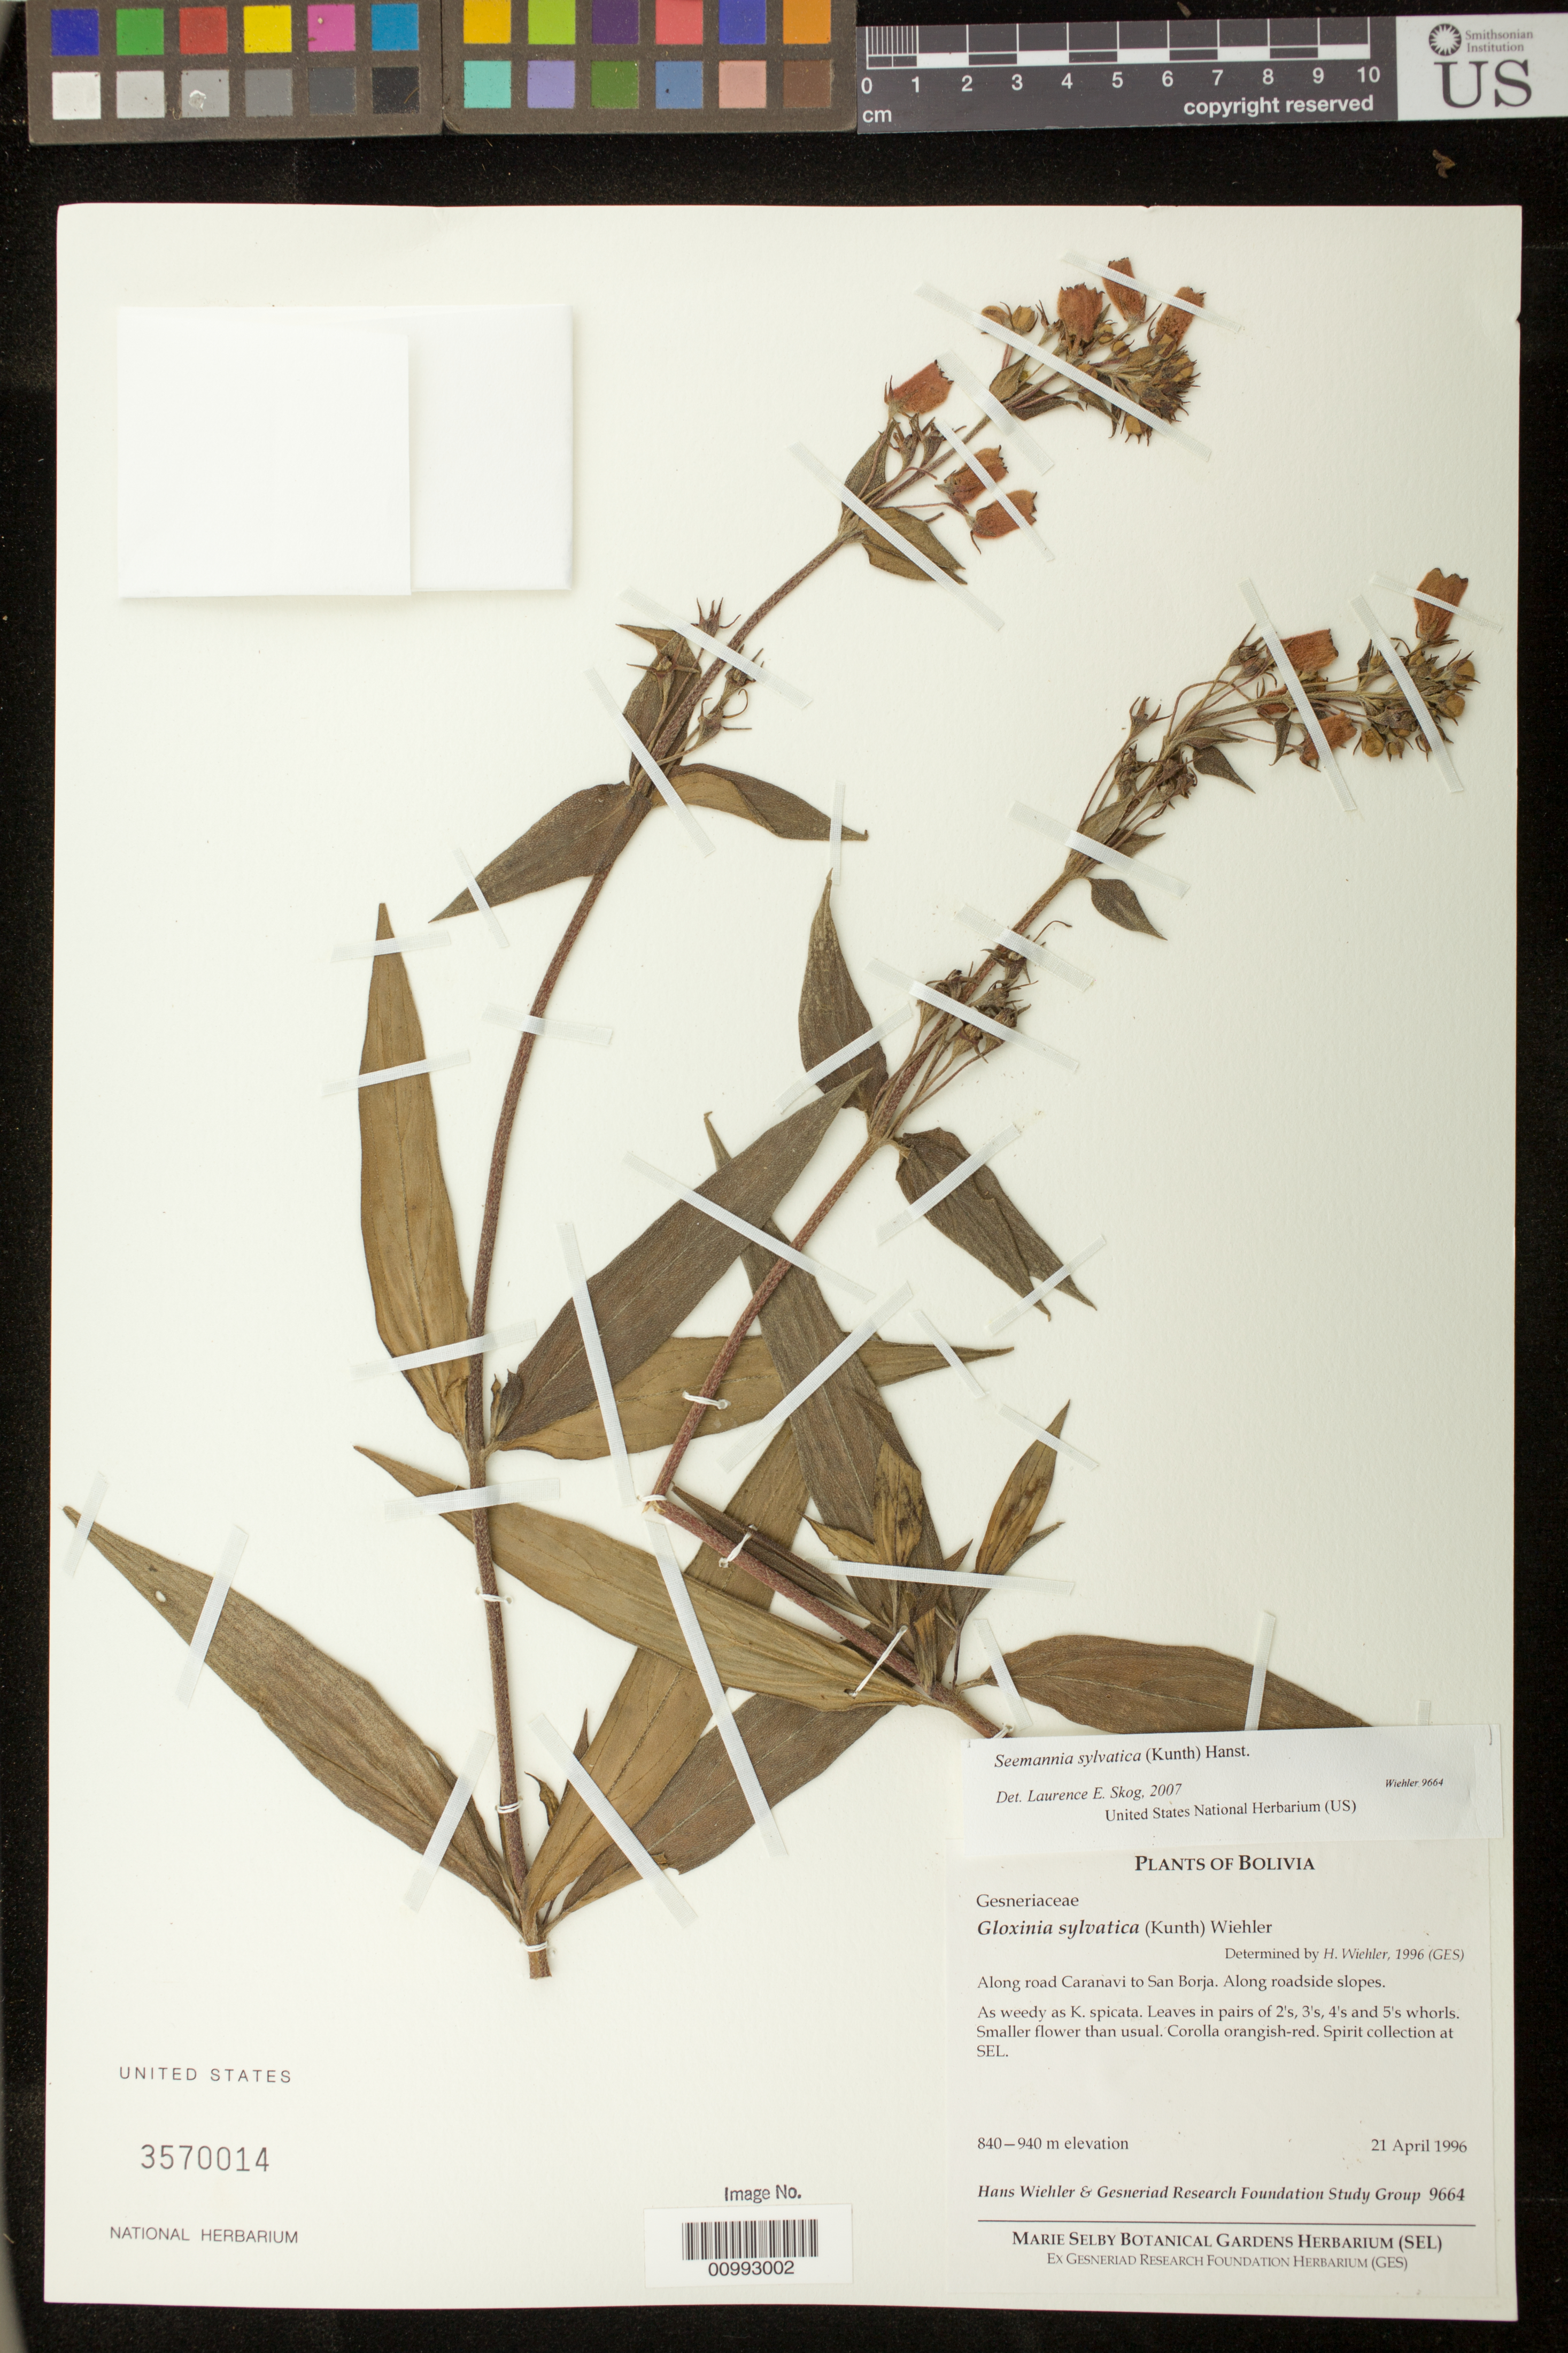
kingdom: Plantae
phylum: Tracheophyta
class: Magnoliopsida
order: Lamiales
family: Gesneriaceae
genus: Gloxinia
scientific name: Gloxinia sylvatica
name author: (Kunth) Wiehler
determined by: Skog, Laurence E.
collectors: H. J. Wiehler & Gesneriad Research Foundation Study Group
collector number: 9664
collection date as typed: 21 Apr 1996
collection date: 1996-04-21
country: Bolivia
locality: Along road Caranavi to San Borja. Along roadside slopes.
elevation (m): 840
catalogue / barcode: US 3570014